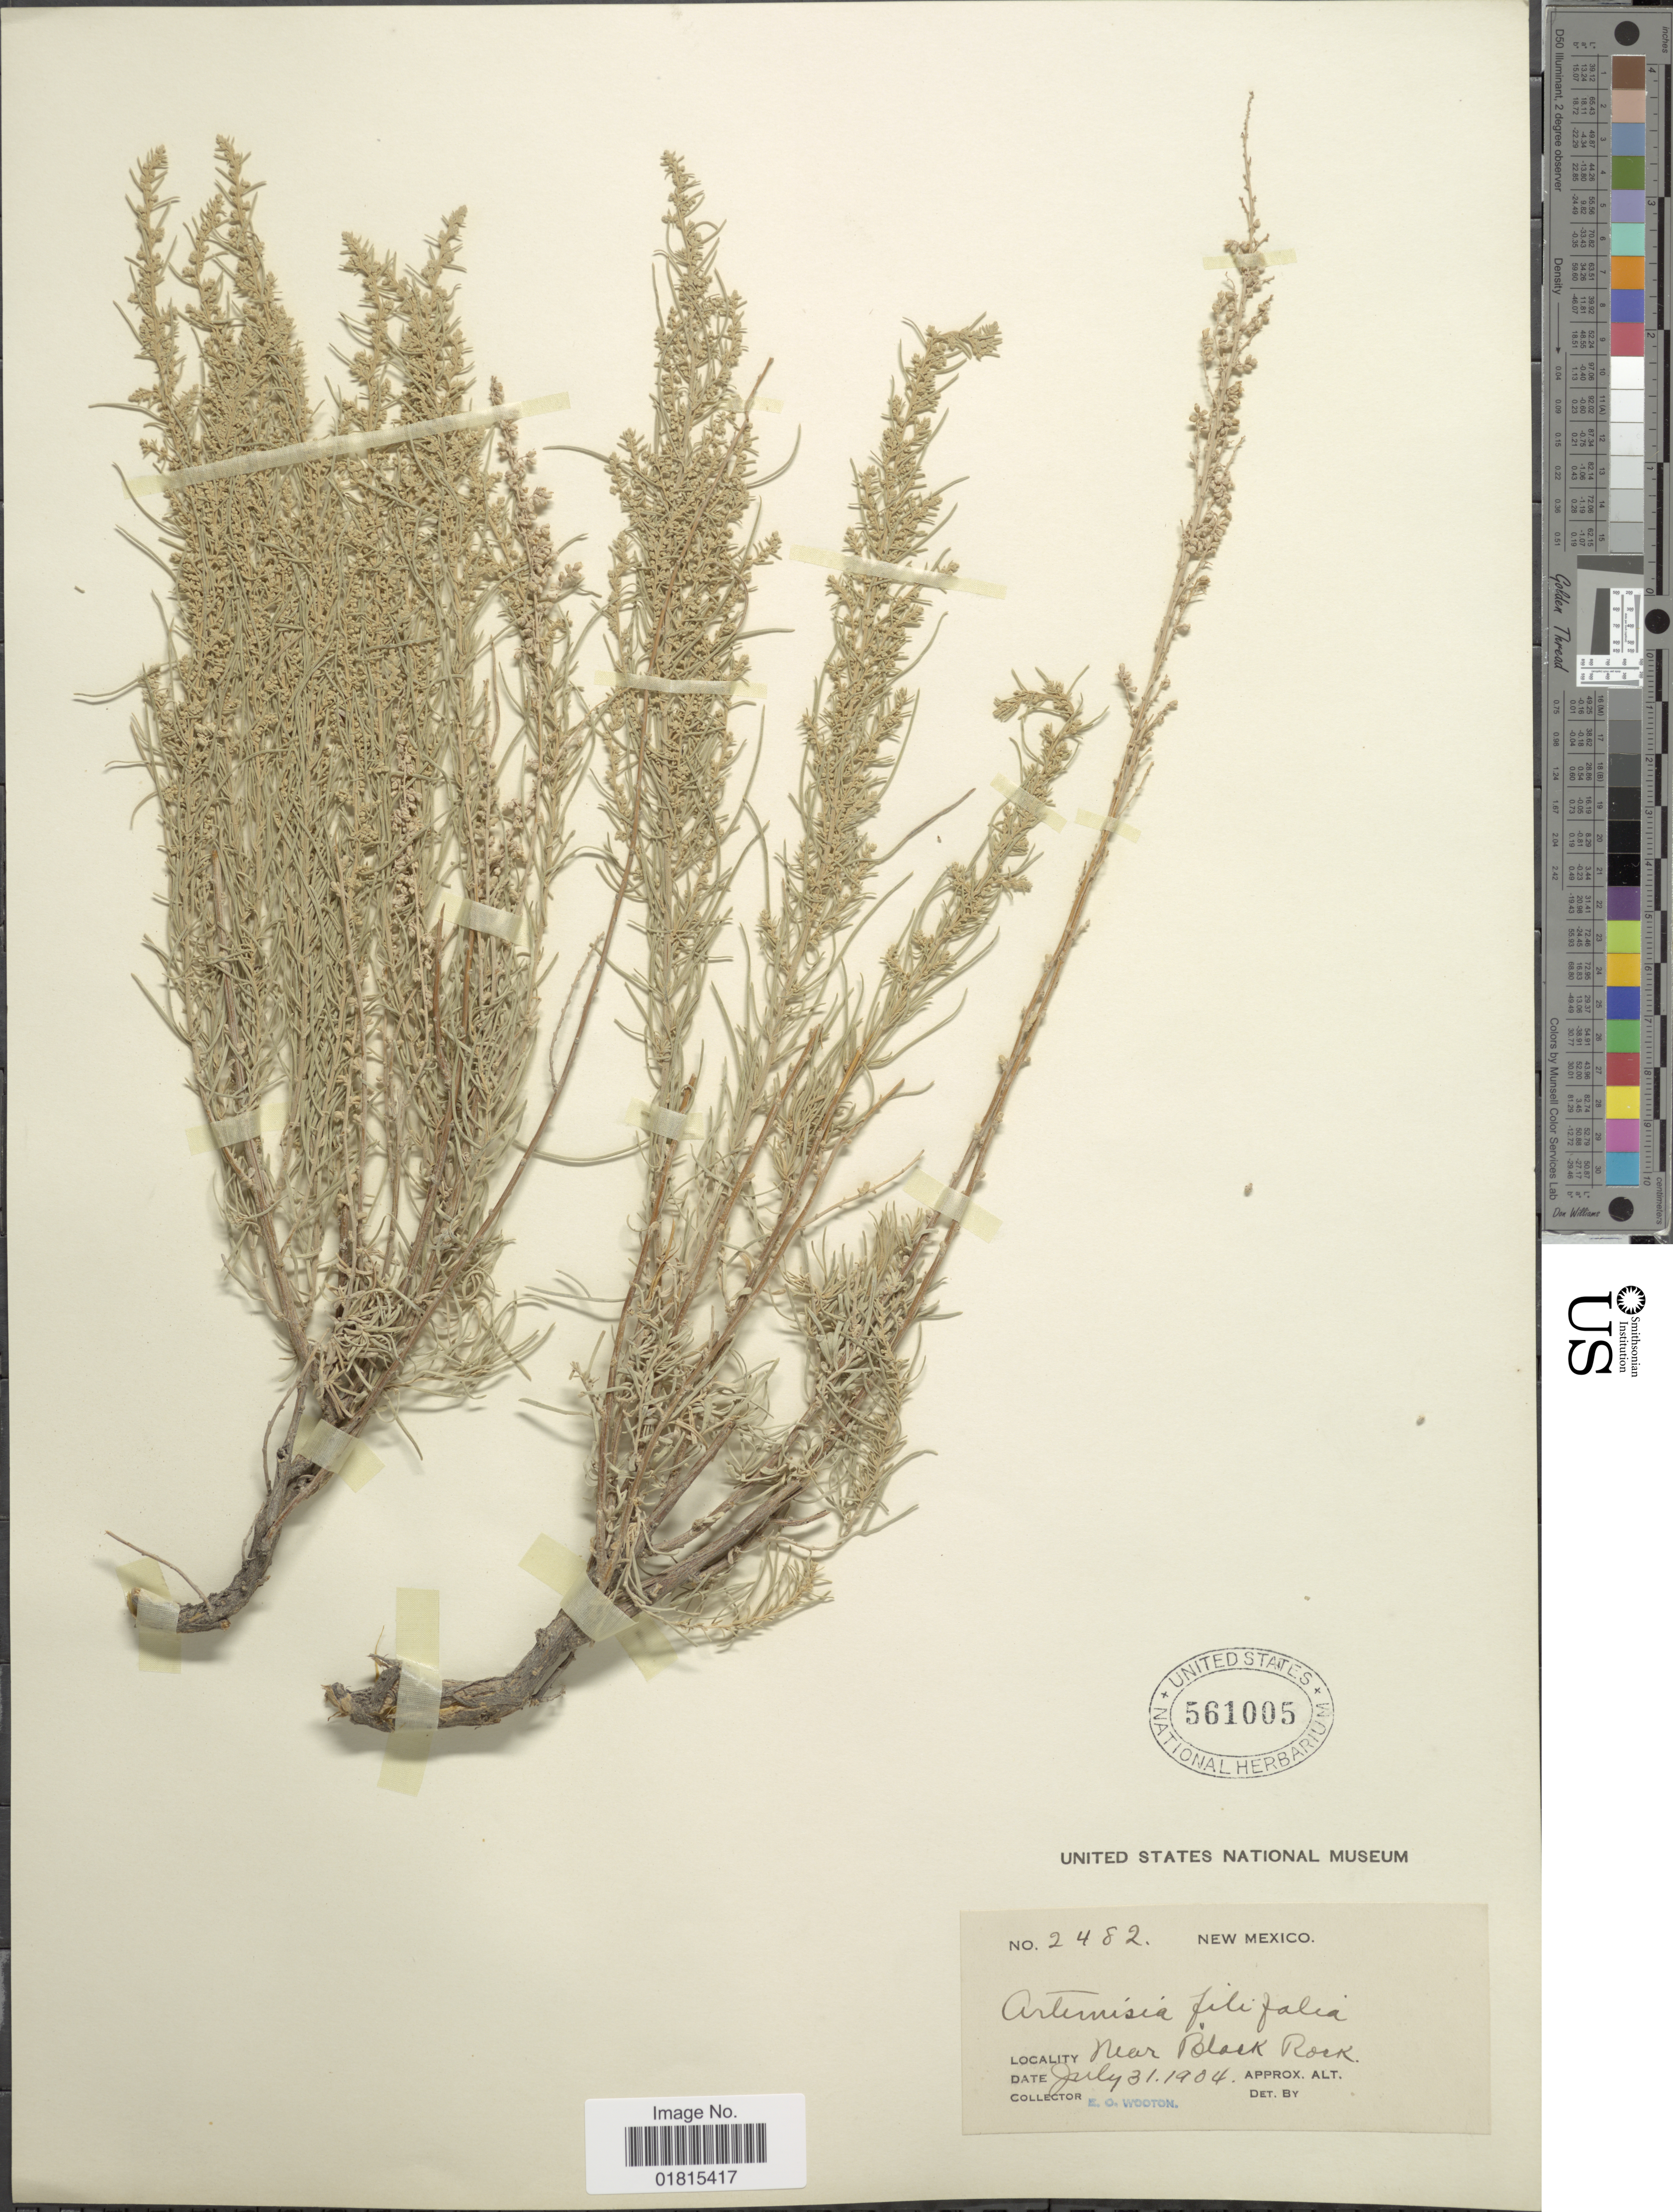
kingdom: Plantae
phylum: Tracheophyta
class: Magnoliopsida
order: Asterales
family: Asteraceae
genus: Artemisia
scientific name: Artemisia filifolia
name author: Torr.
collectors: E. O. Wooton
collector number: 2482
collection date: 1904-07-31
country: United States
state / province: New Mexico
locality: Near Black Rock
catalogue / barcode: US 561005